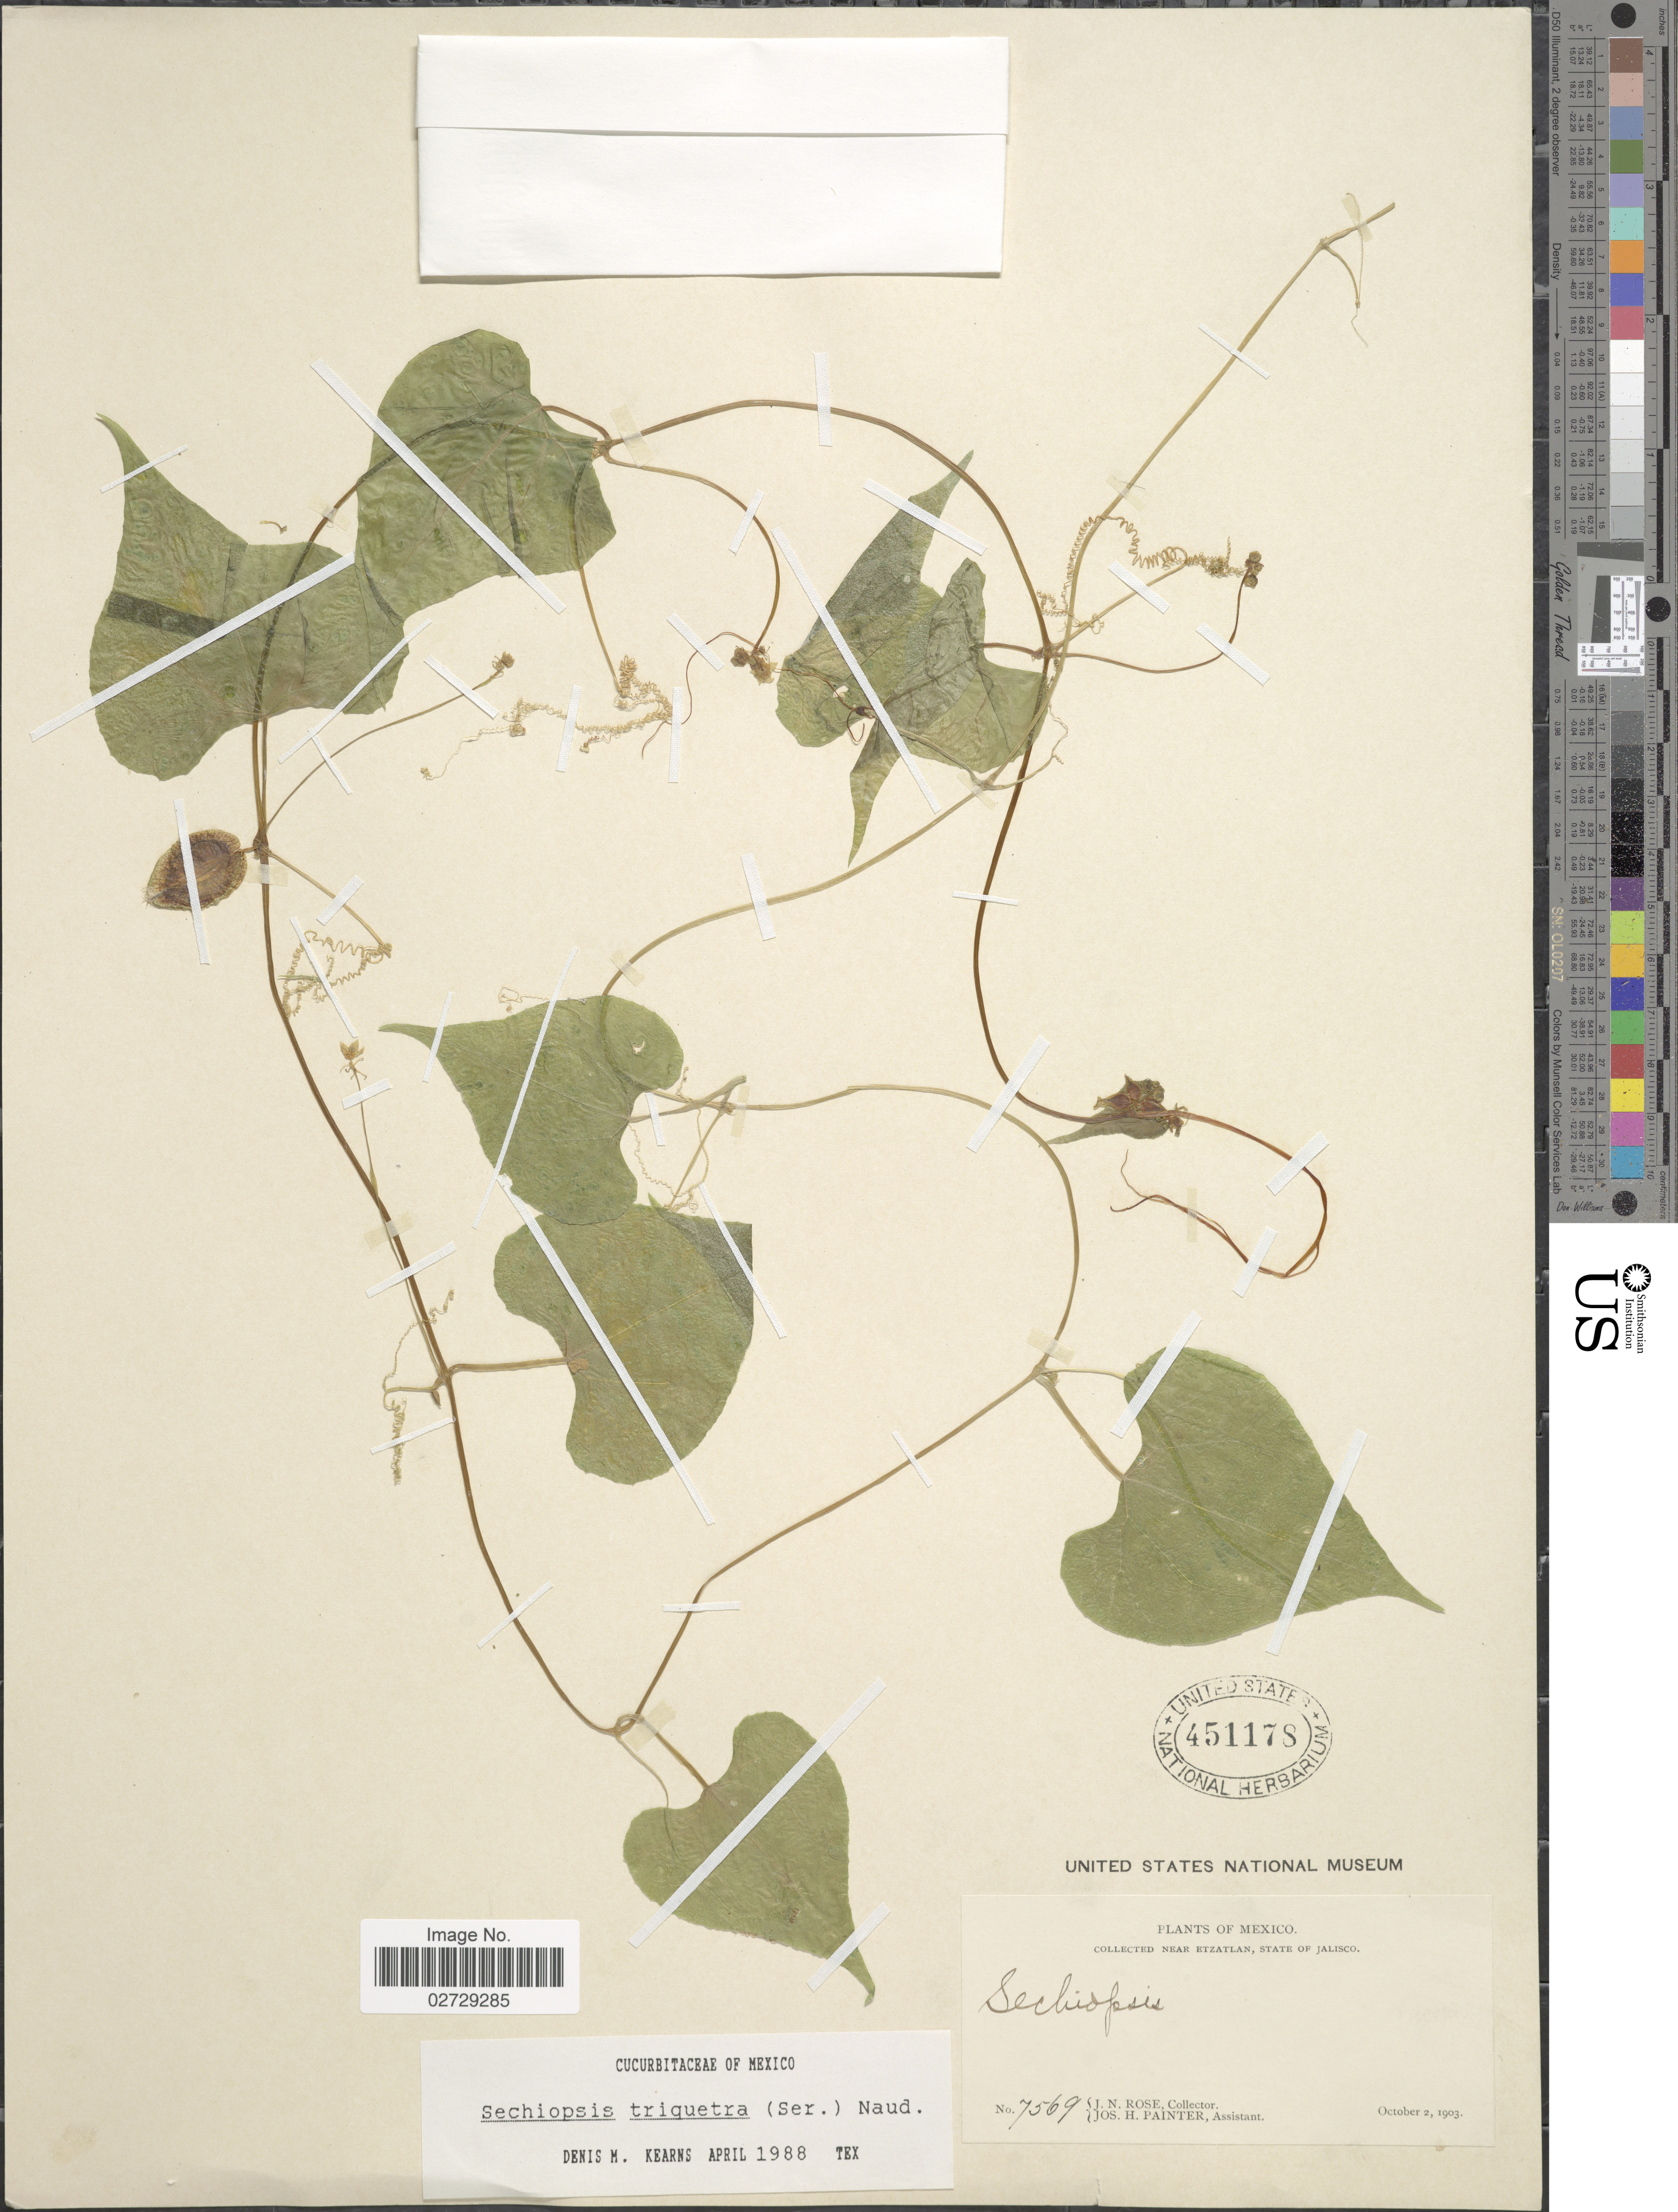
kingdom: Plantae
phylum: Tracheophyta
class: Magnoliopsida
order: Cucurbitales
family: Cucurbitaceae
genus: Sechiopsis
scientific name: Sechiopsis triquetra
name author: (Moc. & Sessé ex Ser.) Naudin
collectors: J. N. Rose & J. H. Painter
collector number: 7569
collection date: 1903-10-02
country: Mexico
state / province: Jalisco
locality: Near Etzatlan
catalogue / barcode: US 451178